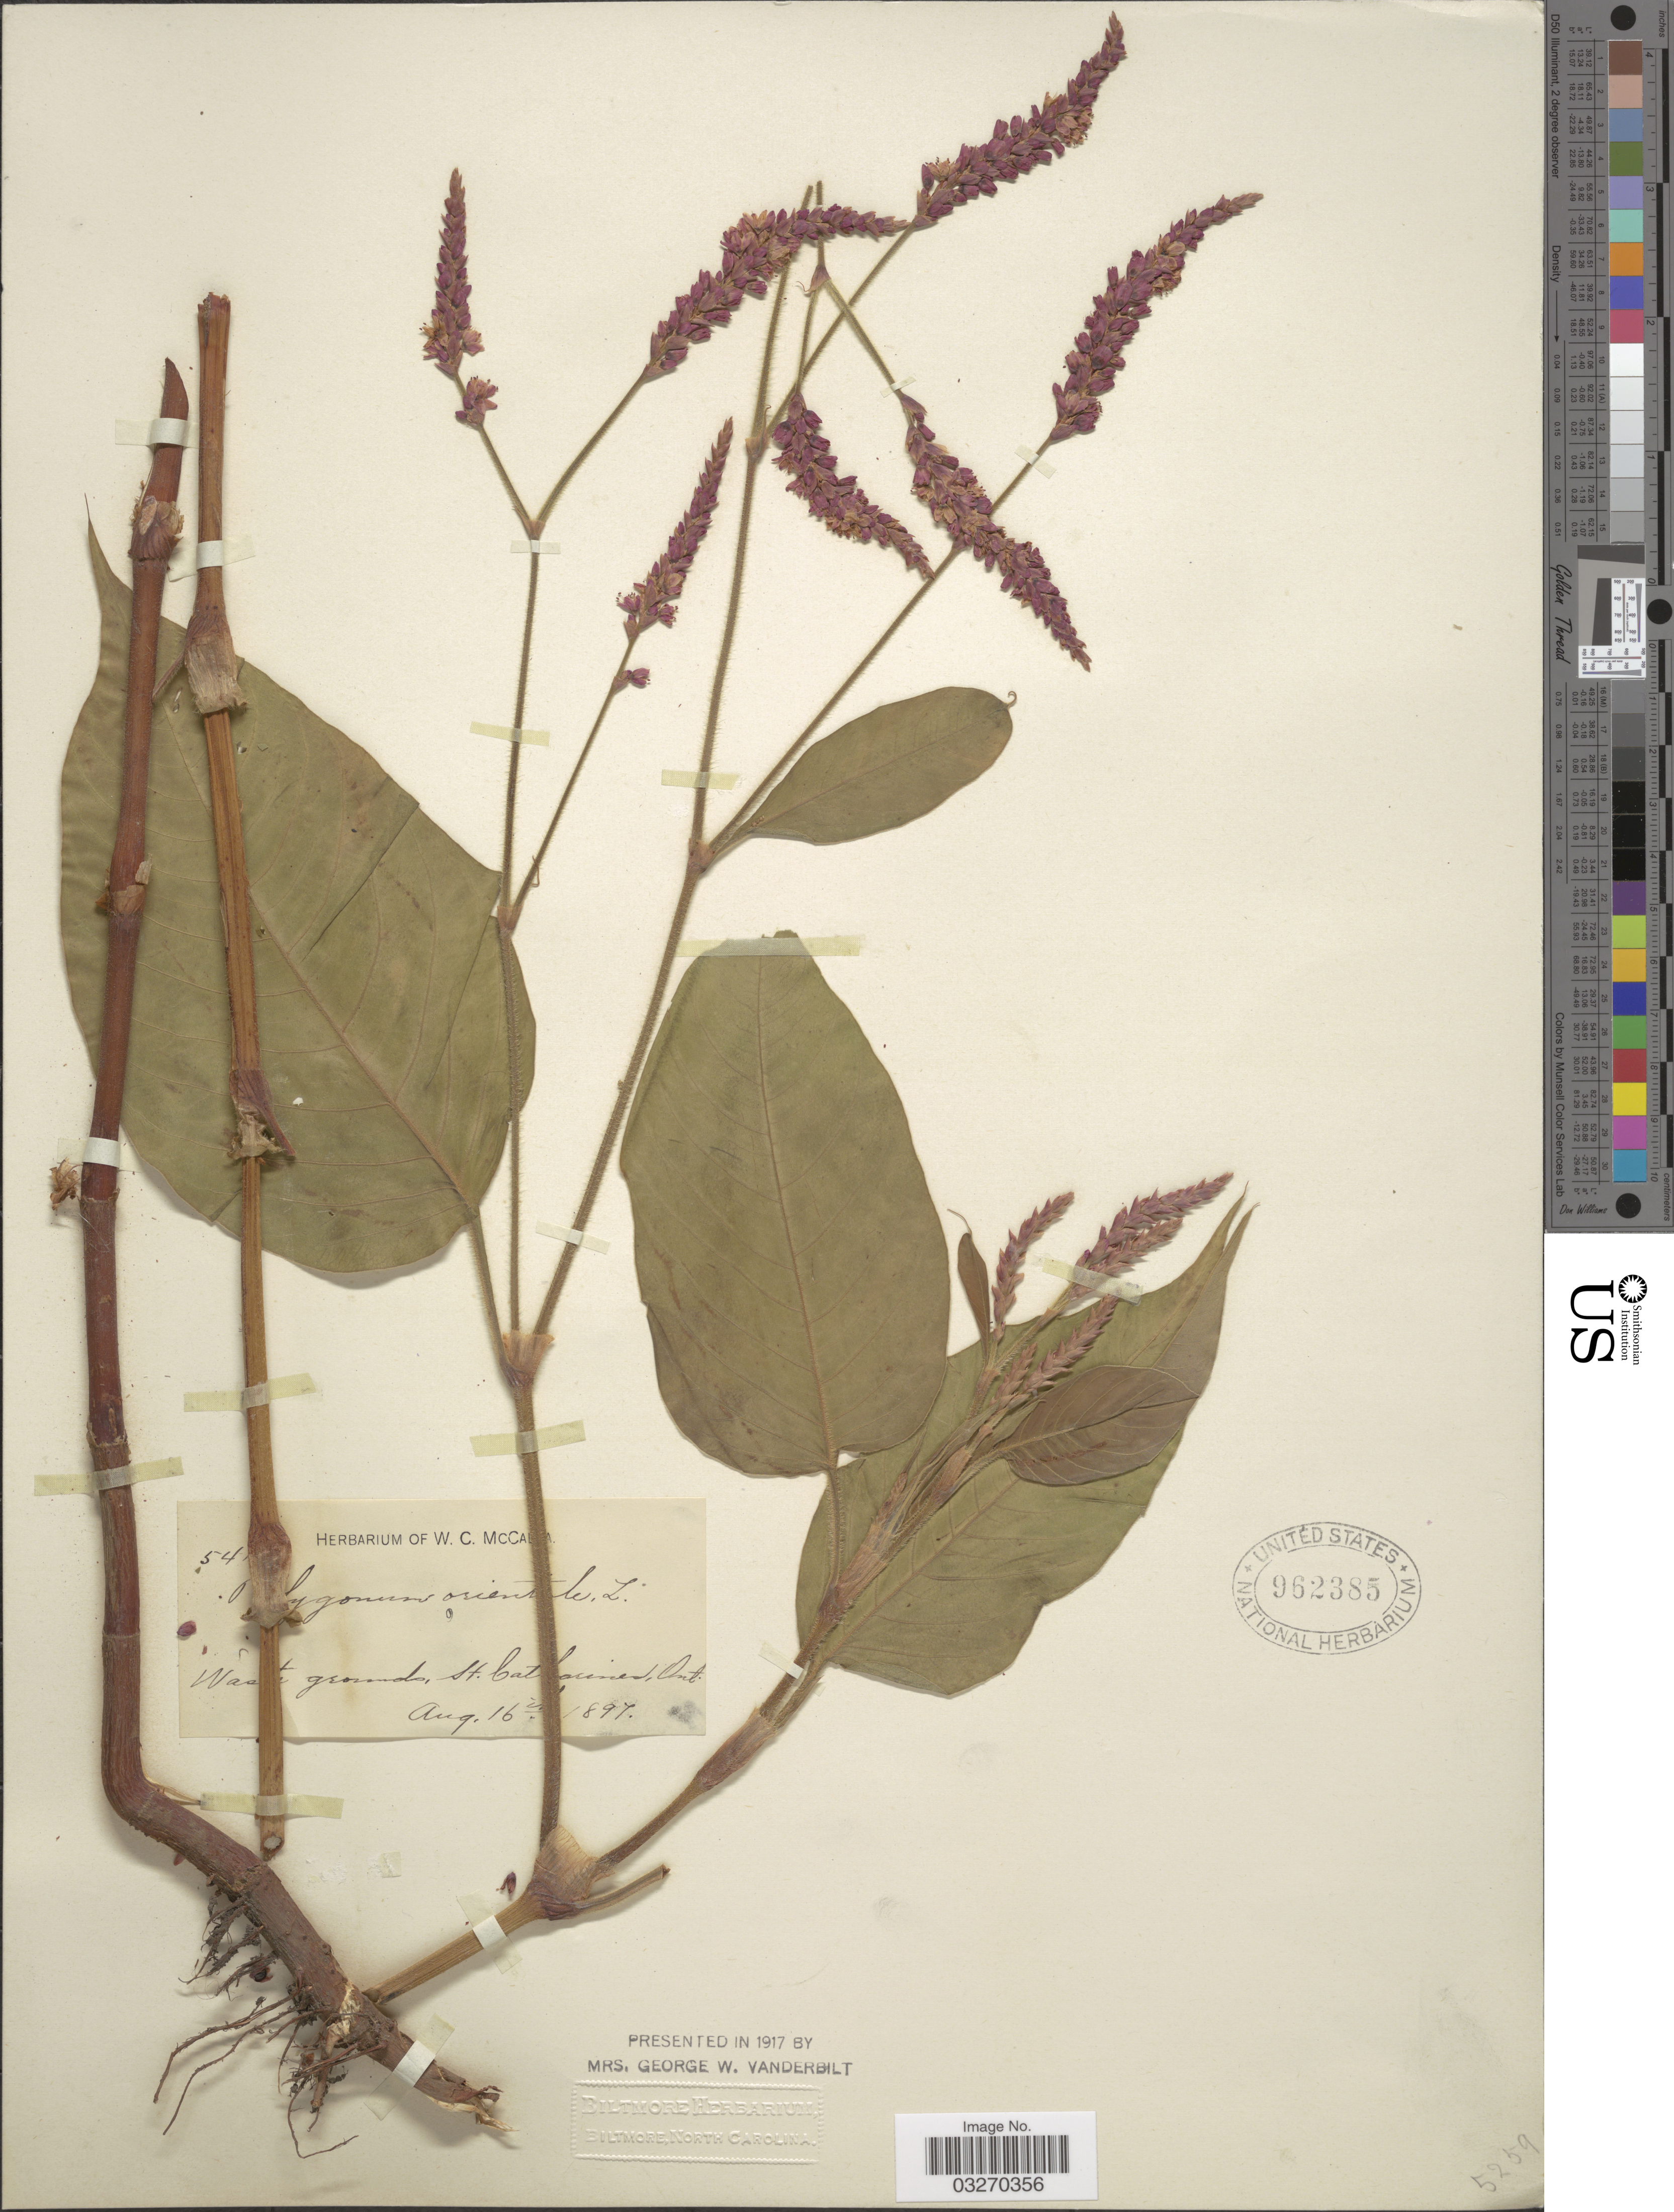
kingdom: Plantae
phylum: Tracheophyta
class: Magnoliopsida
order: Caryophyllales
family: Polygonaceae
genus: Persicaria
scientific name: Persicaria orientalis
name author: (L.) Spach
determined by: Atha, D. E.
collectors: ex herb. W. C. McCalla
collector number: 54!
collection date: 1897-08-16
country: Canada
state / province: Ontario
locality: St. Catharines.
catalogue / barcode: US 962385